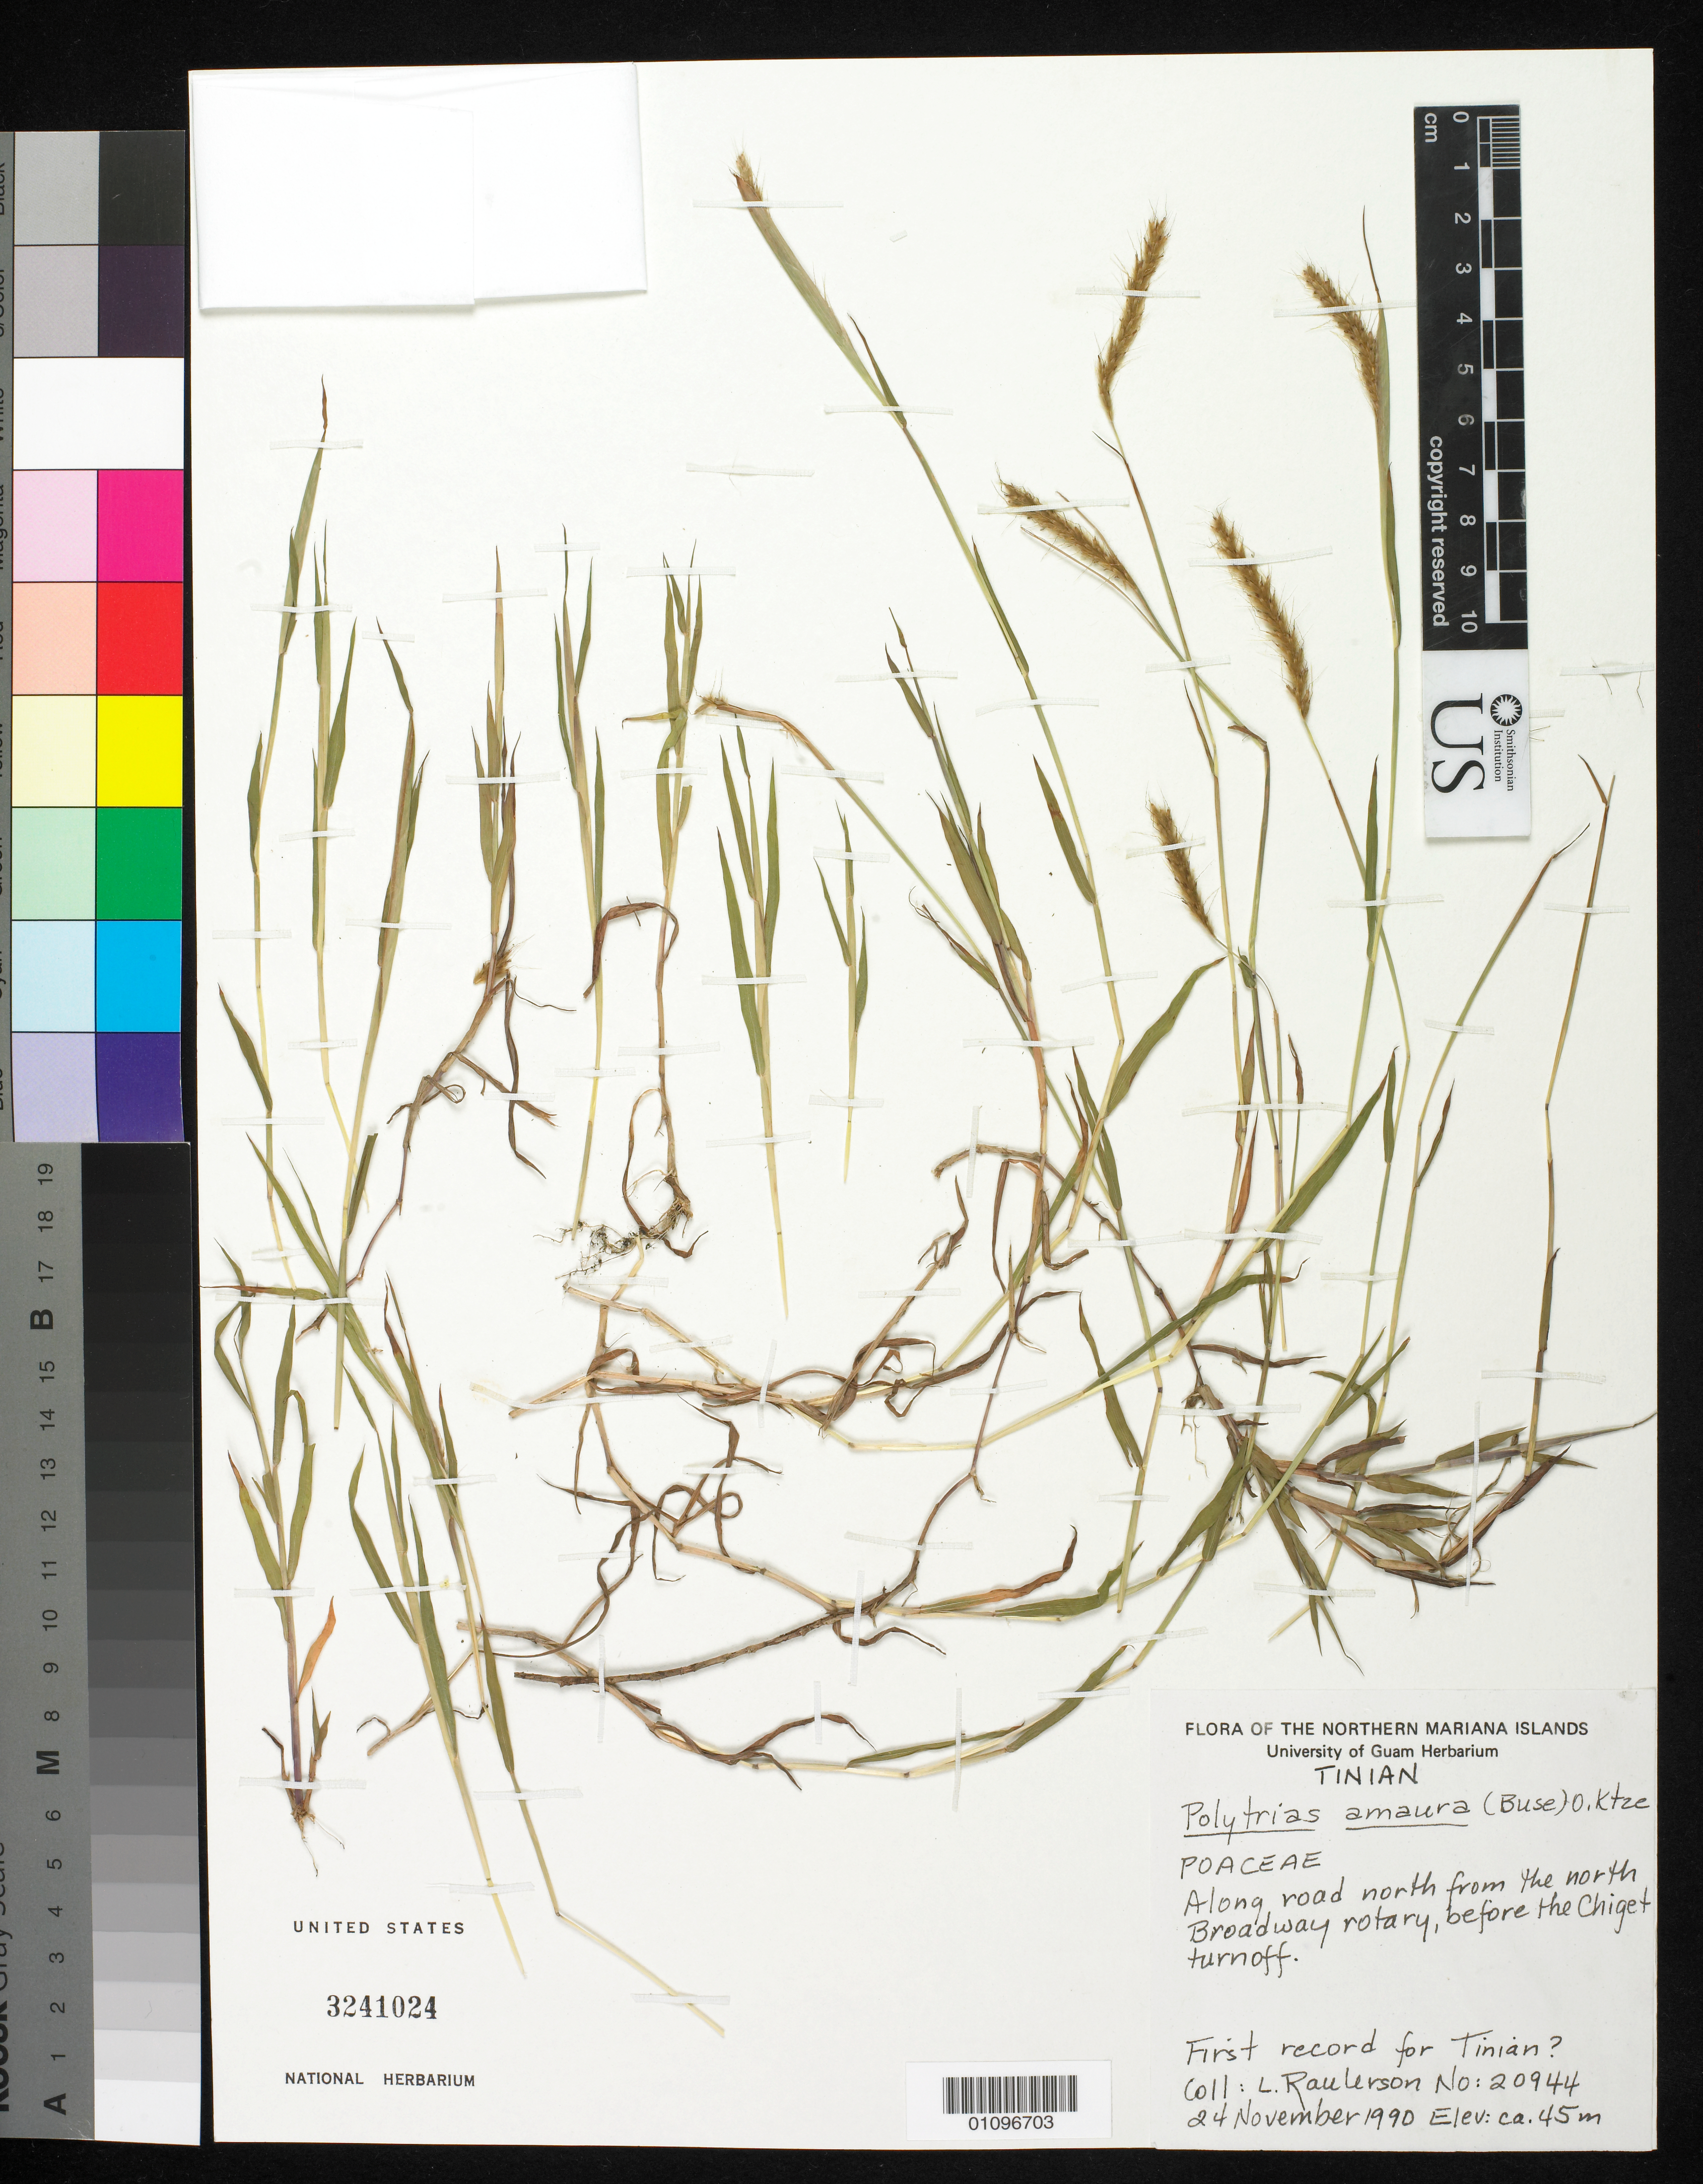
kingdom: Plantae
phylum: Tracheophyta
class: Liliopsida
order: Poales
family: Poaceae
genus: Polytrias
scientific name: Polytrias amaura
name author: (Büse ex) Kuntze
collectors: L. Raulerson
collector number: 20944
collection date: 1990-11-24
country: Northern Mariana Islands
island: Tinian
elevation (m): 45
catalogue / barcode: US 3241024